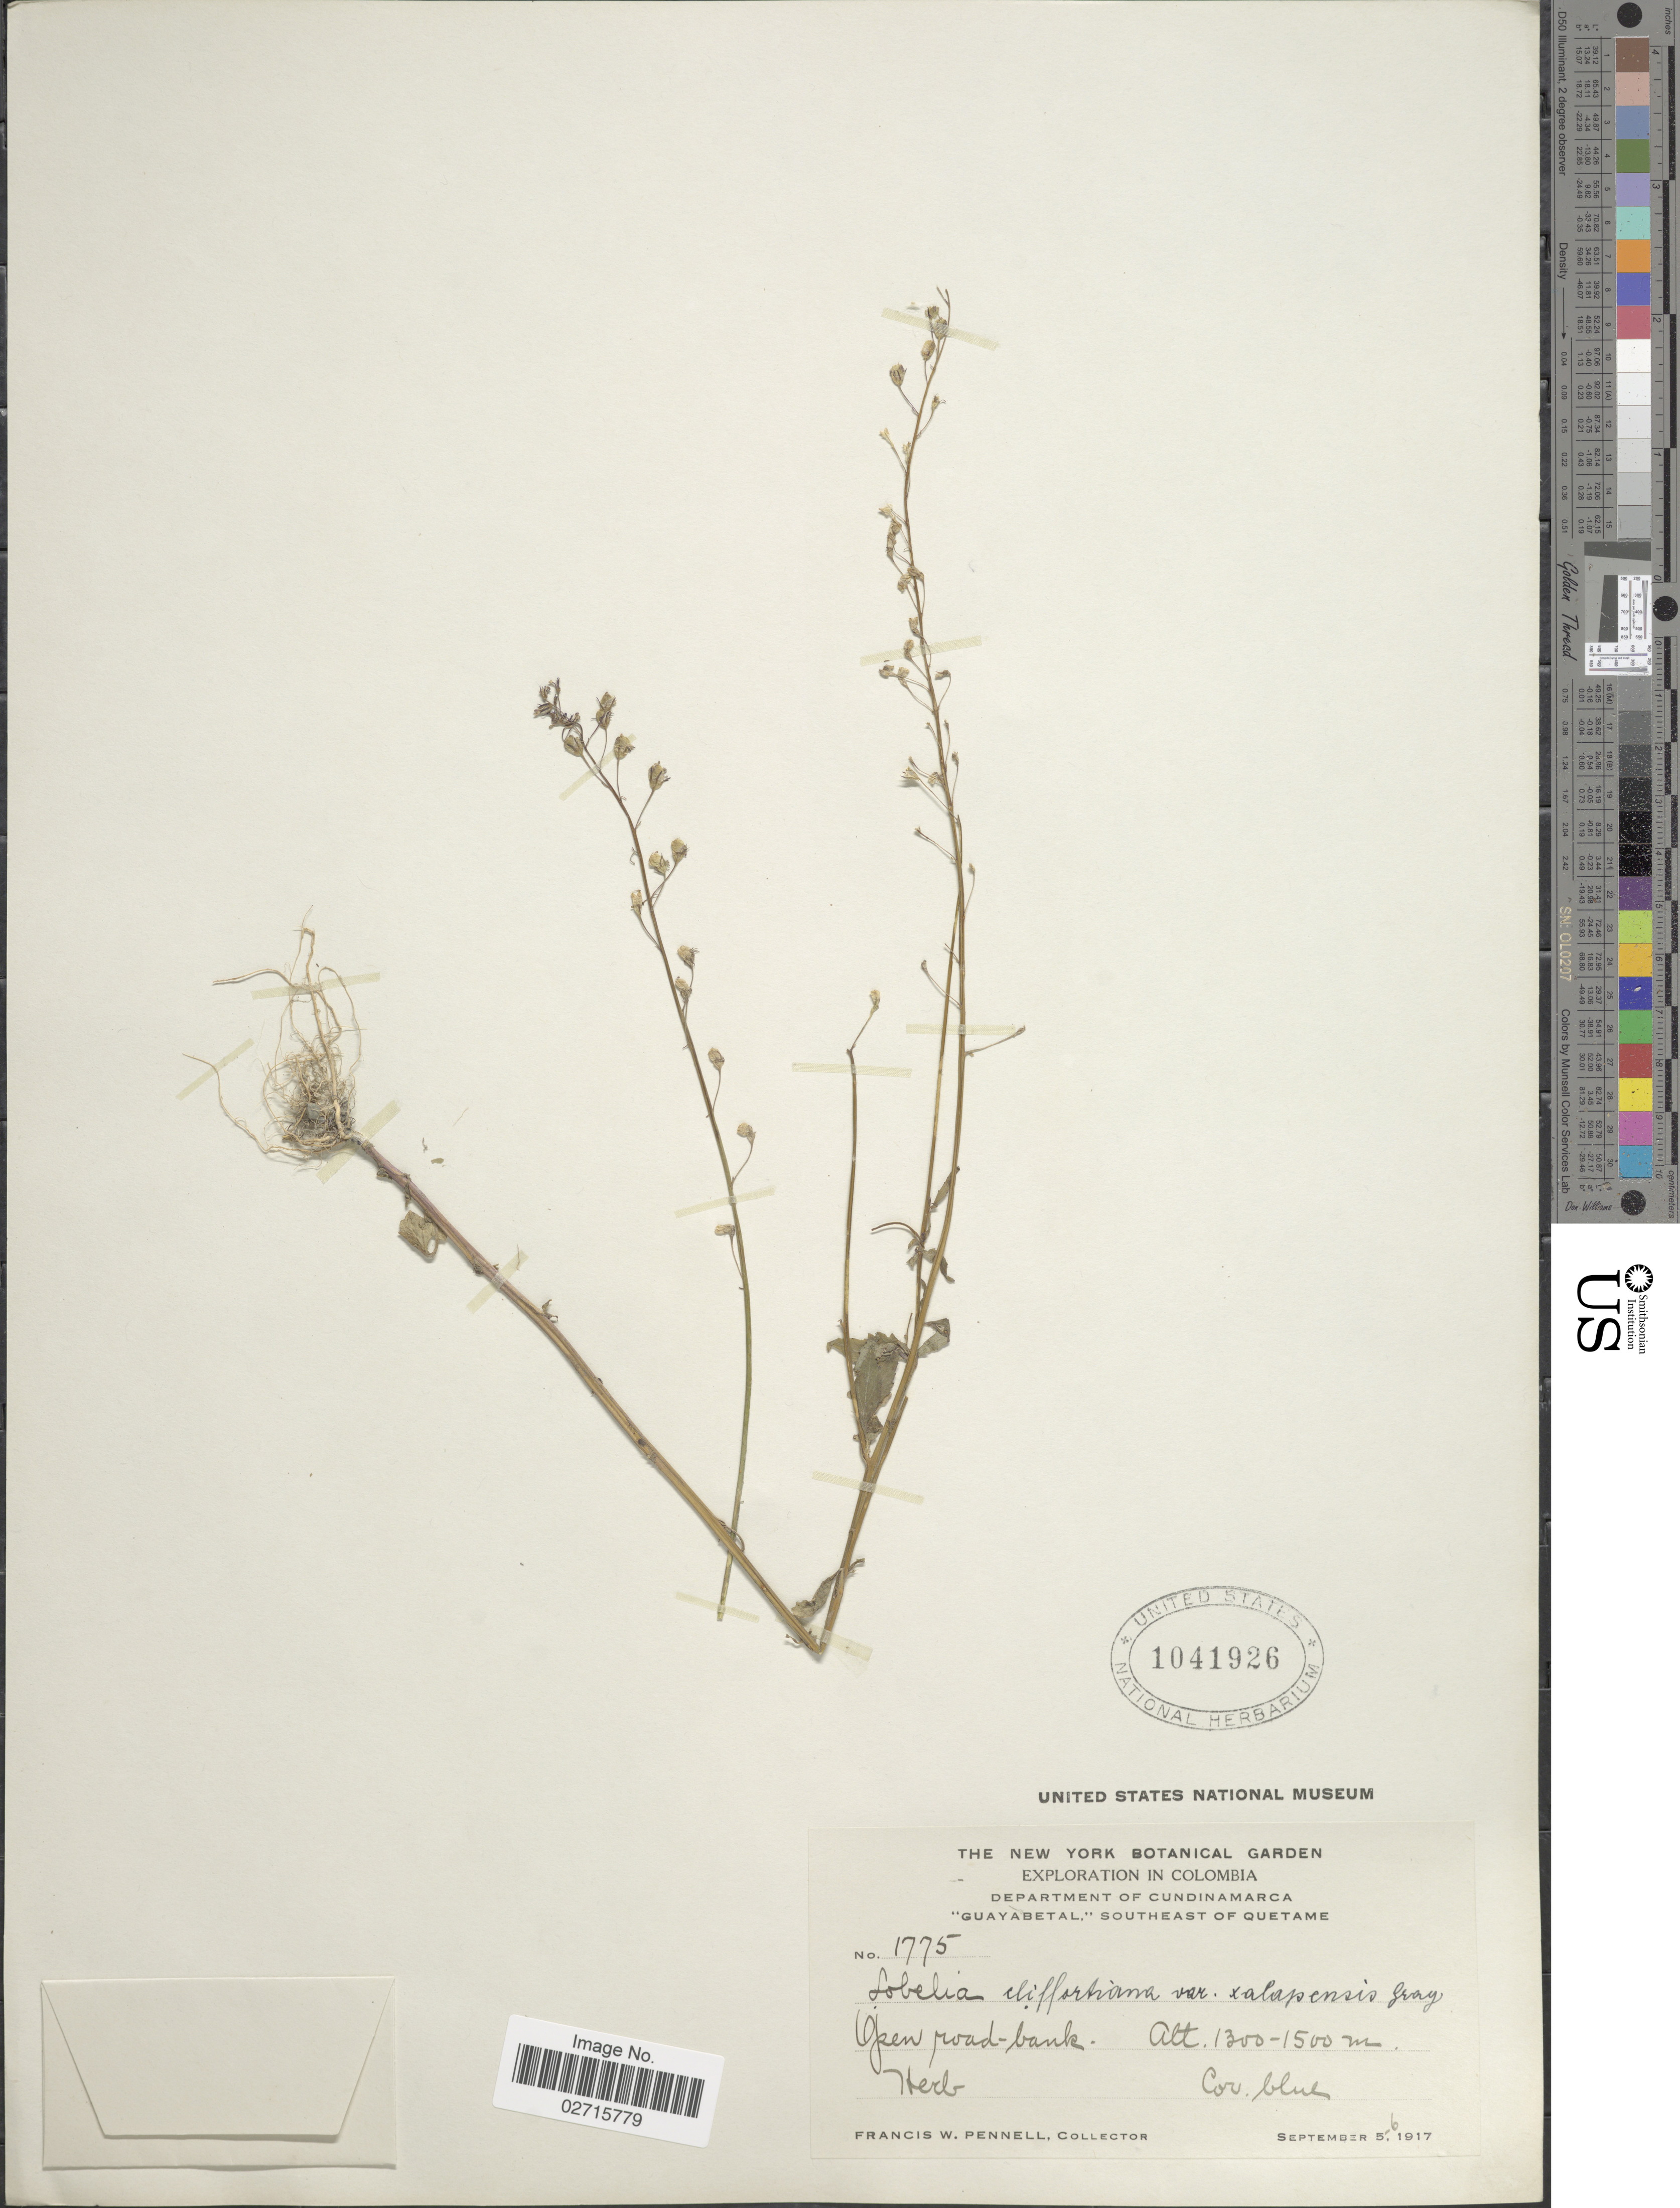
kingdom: Plantae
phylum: Tracheophyta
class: Magnoliopsida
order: Asterales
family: Campanulaceae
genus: Lobelia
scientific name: Lobelia xalapensis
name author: Kunth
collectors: F. W. Pennell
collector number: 1775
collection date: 1917-09-05/1917-09-06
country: Colombia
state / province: Cundinamarca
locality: Guayabetal,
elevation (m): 1300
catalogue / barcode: US 1041926